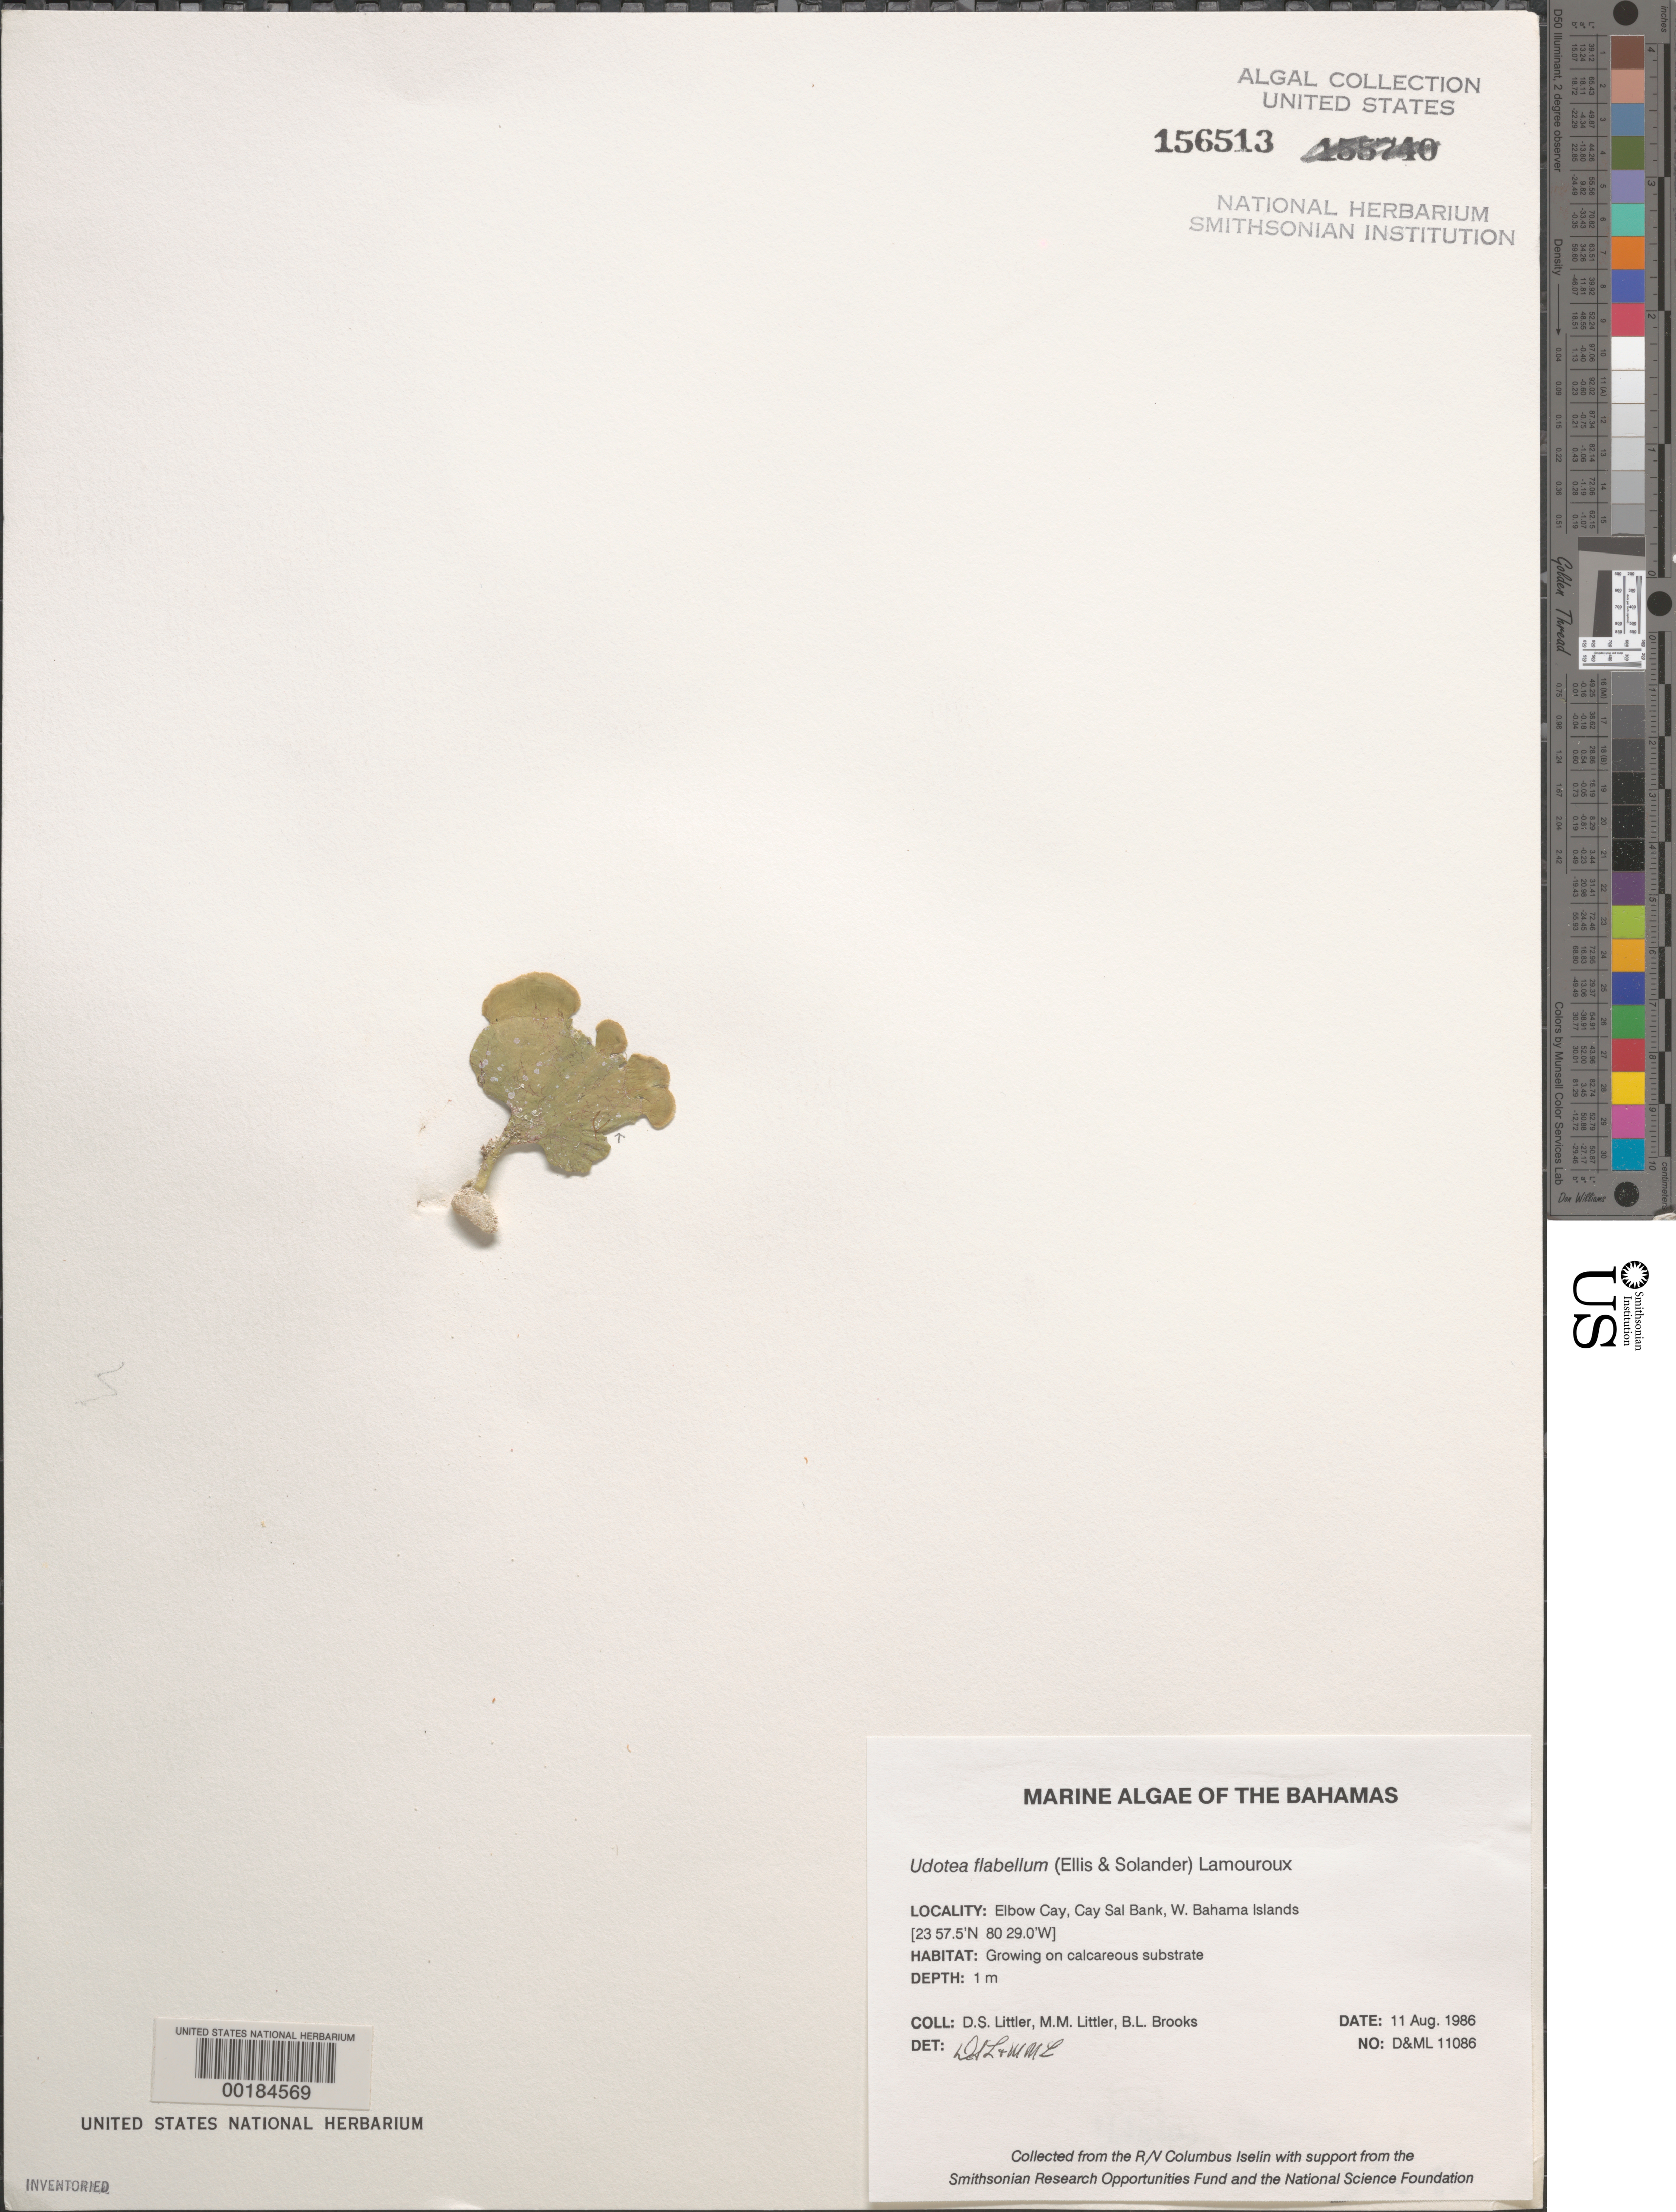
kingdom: Plantae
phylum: Chlorophyta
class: Ulvophyceae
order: Bryopsidales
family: Udoteaceae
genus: Udotea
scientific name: Udotea flabellum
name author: (J. Ellis & Sol.) M. Howe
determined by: Littler, D. S.; Littler, M. M.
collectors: D. S. Littler, M. M. Littler & B. Brooks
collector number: D&ML 11086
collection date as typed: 11 Aug 1986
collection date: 1986-08-11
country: Bahamas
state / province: Bimini Banks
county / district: Bimini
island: Elbow Cay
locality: Cay Sal Banks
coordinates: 23 57.5'N, 80 29.0'W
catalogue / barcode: US 156513